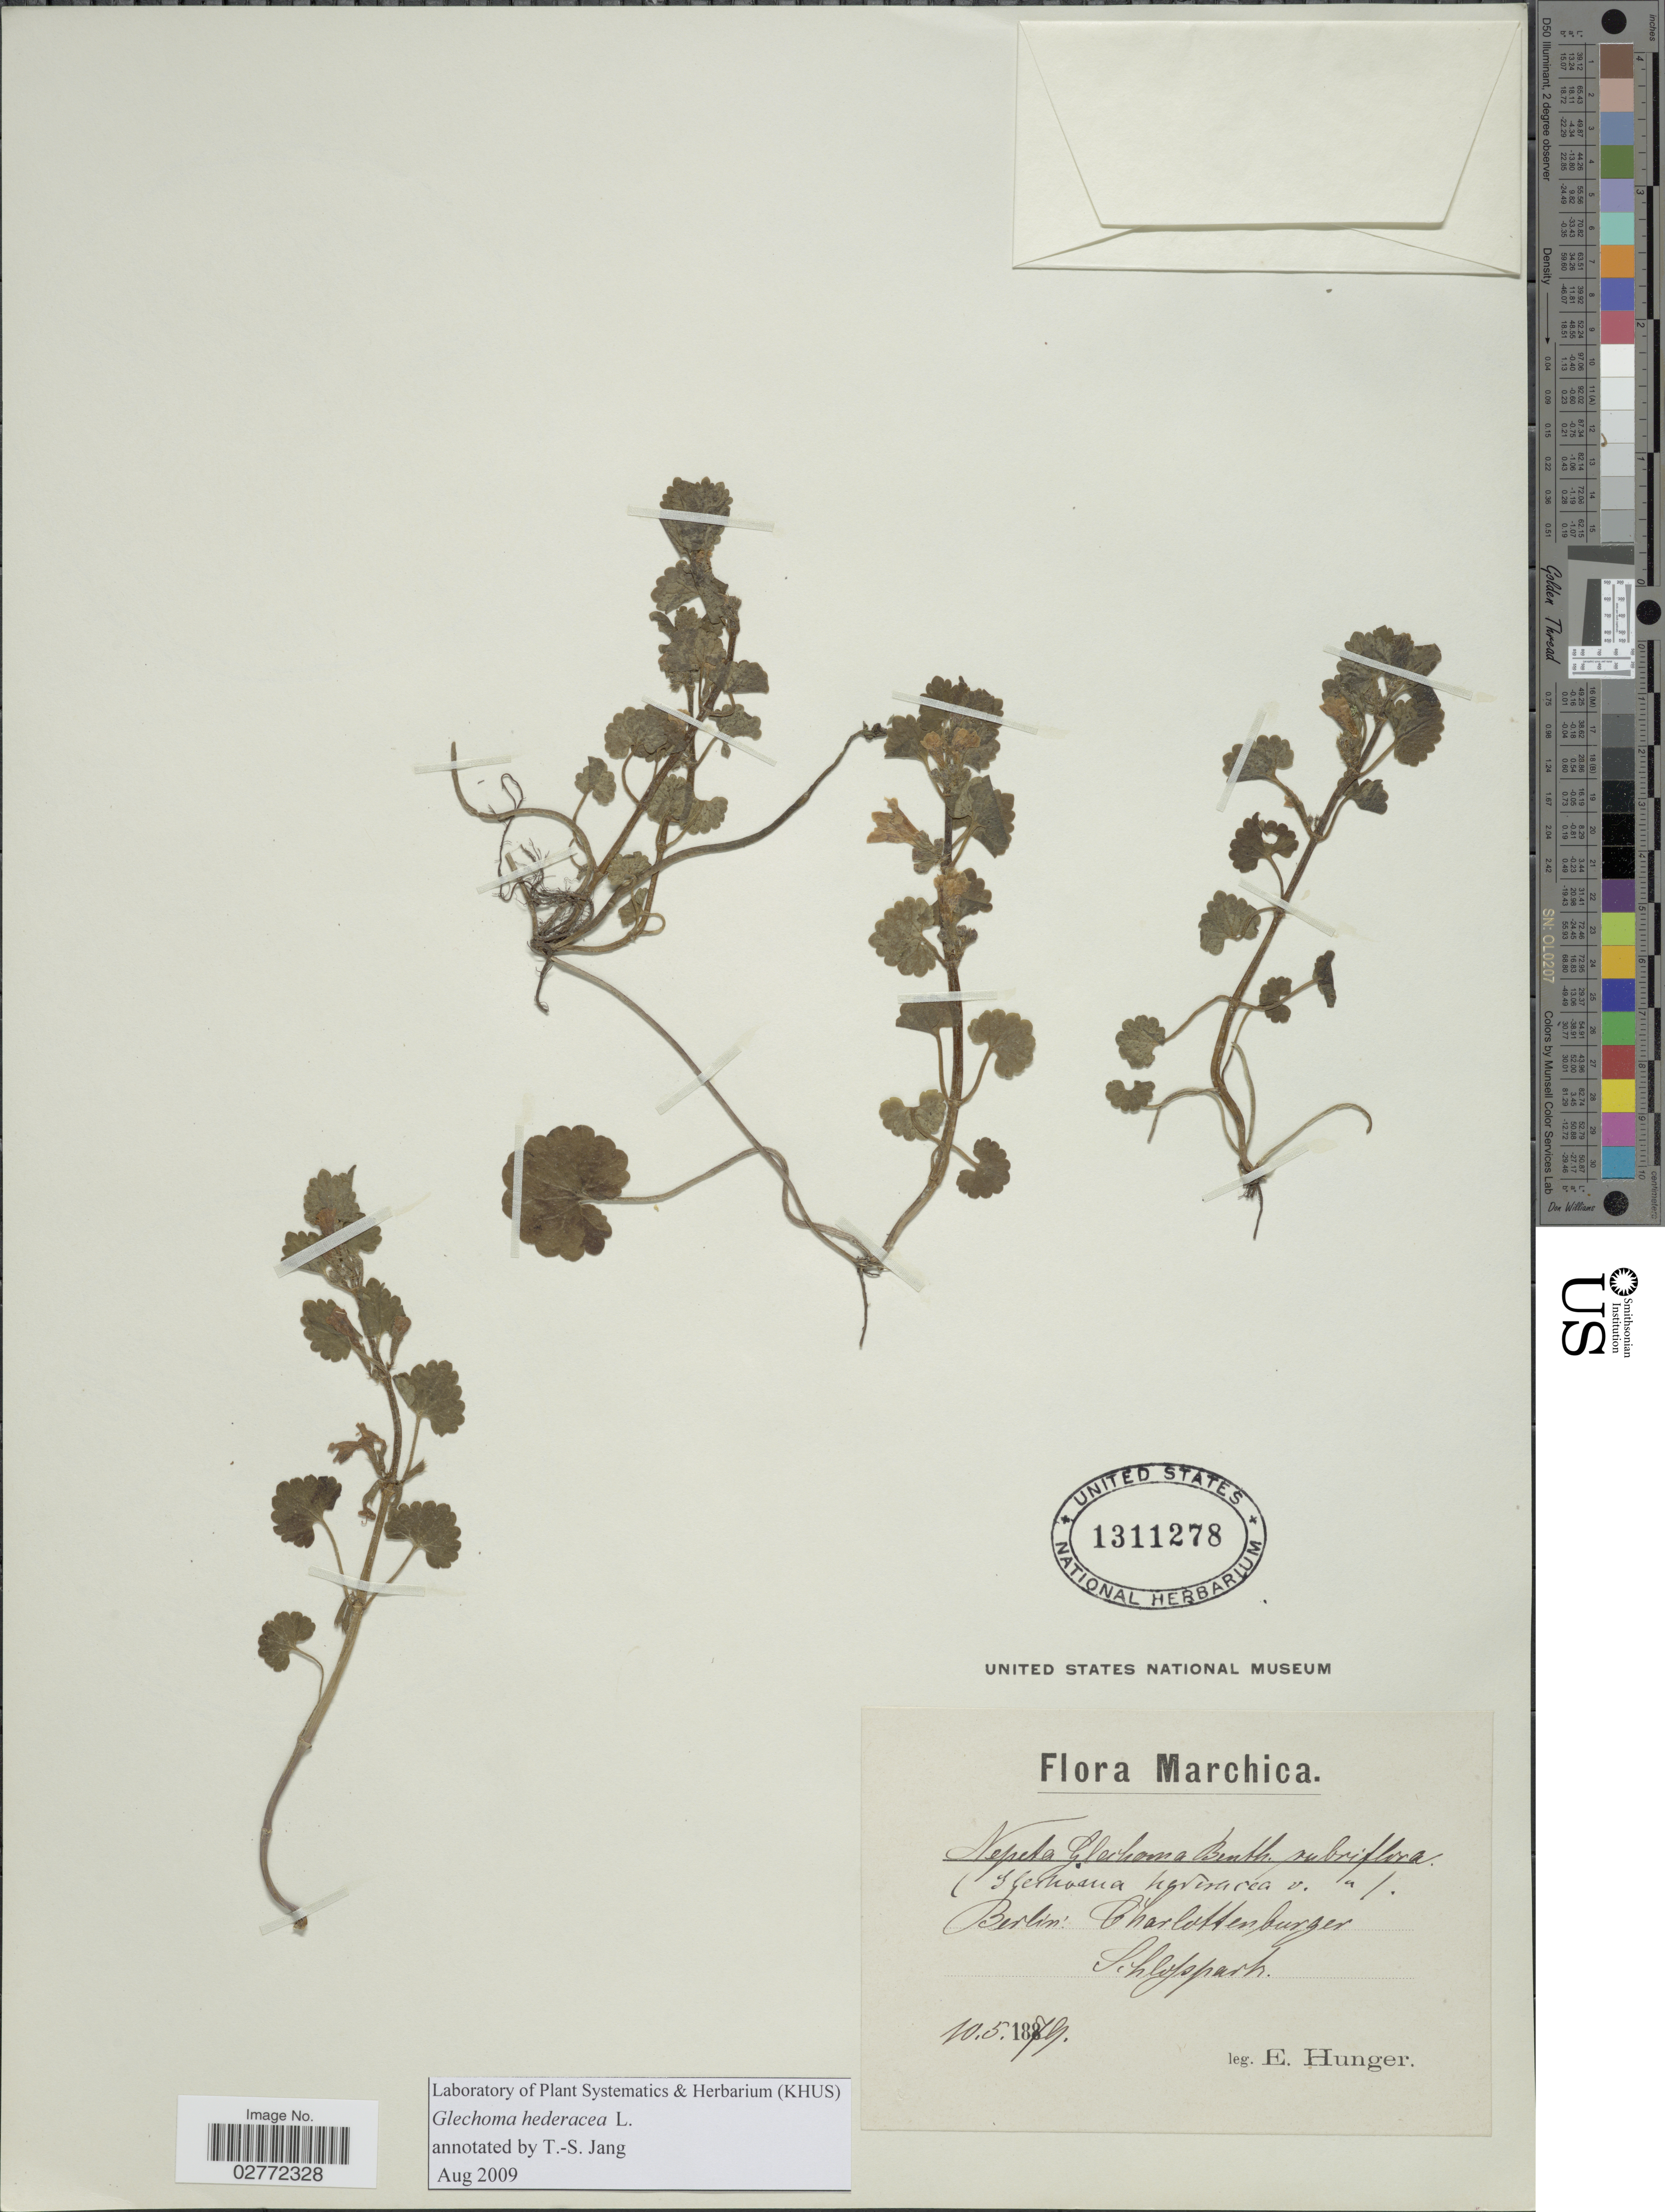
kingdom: Plantae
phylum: Tracheophyta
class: Magnoliopsida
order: Lamiales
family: Lamiaceae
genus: Glechoma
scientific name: Glechoma hederacea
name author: L.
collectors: E. Hunger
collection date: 1879-05-10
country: Germany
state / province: Berlin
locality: Marchica. Charlottesburger. Schlofopark.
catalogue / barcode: US 1311278